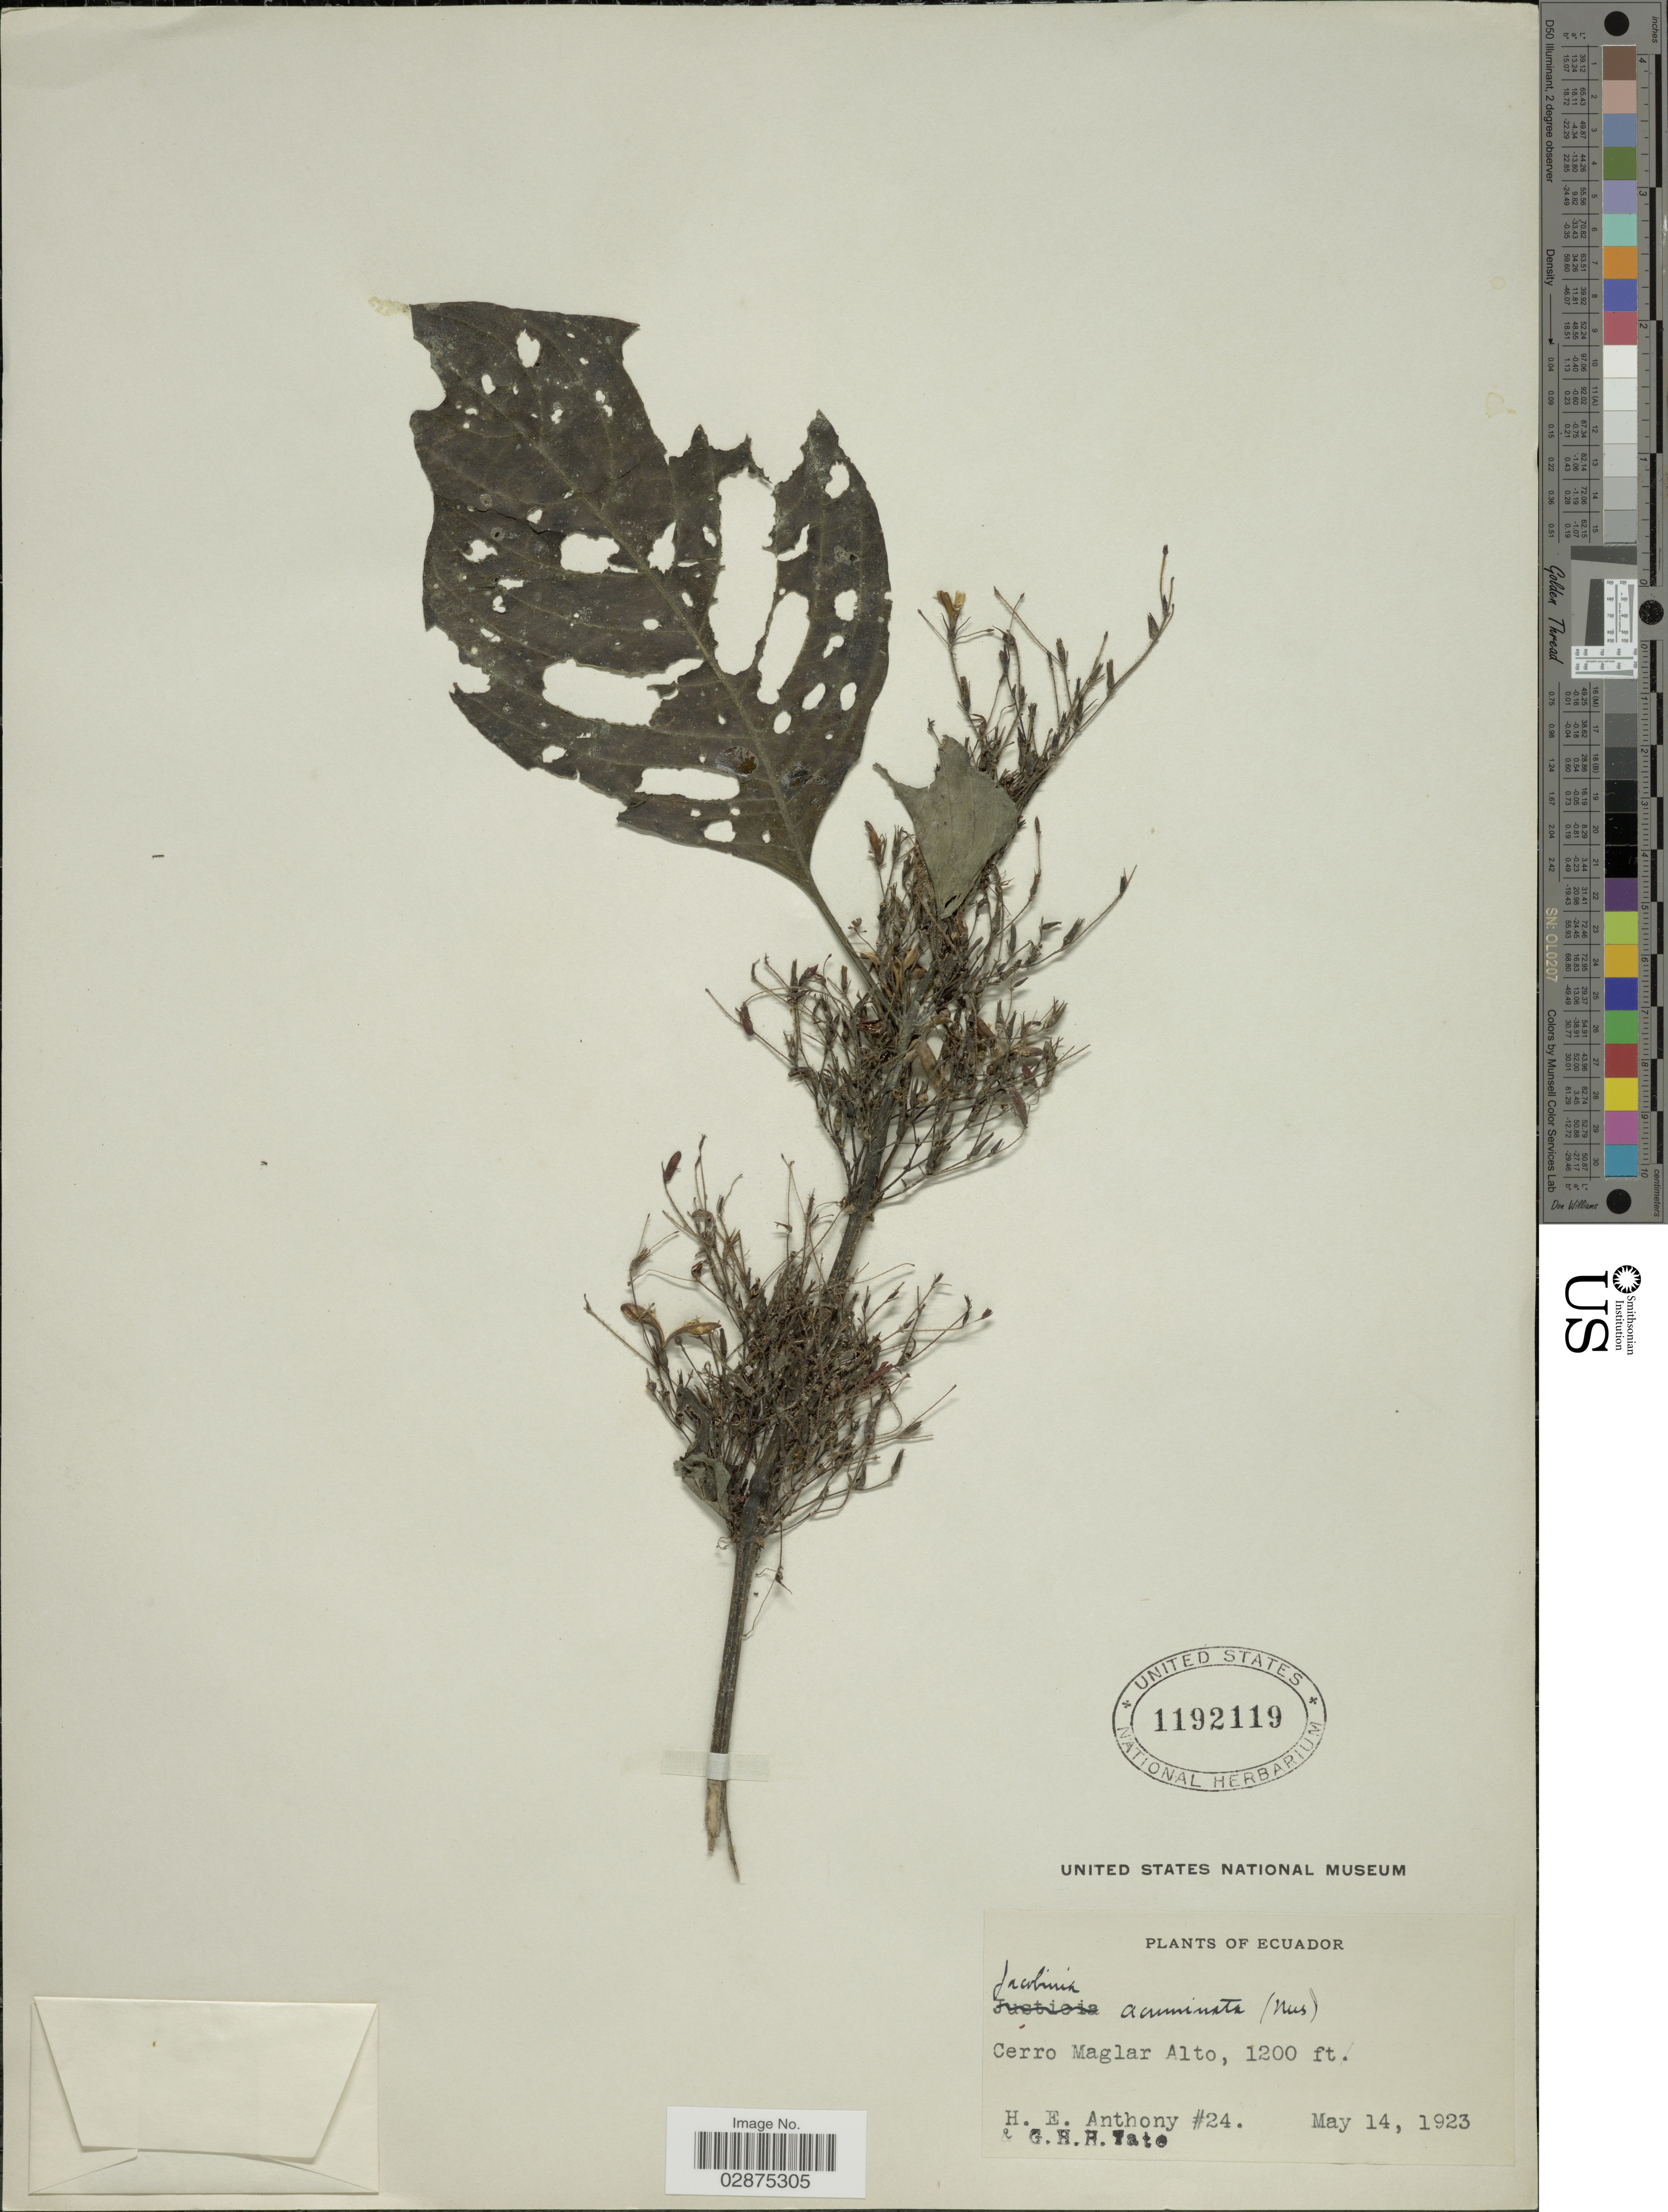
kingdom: Plantae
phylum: Tracheophyta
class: Magnoliopsida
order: Lamiales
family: Acanthaceae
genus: Stenostephanus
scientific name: Stenostephanus sp.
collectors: H. E. Anthony & G. H. H.Tate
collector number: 24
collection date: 1923-05-14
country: Ecuador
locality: Cerro Maglar Alto.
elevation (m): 366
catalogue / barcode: US 1192119